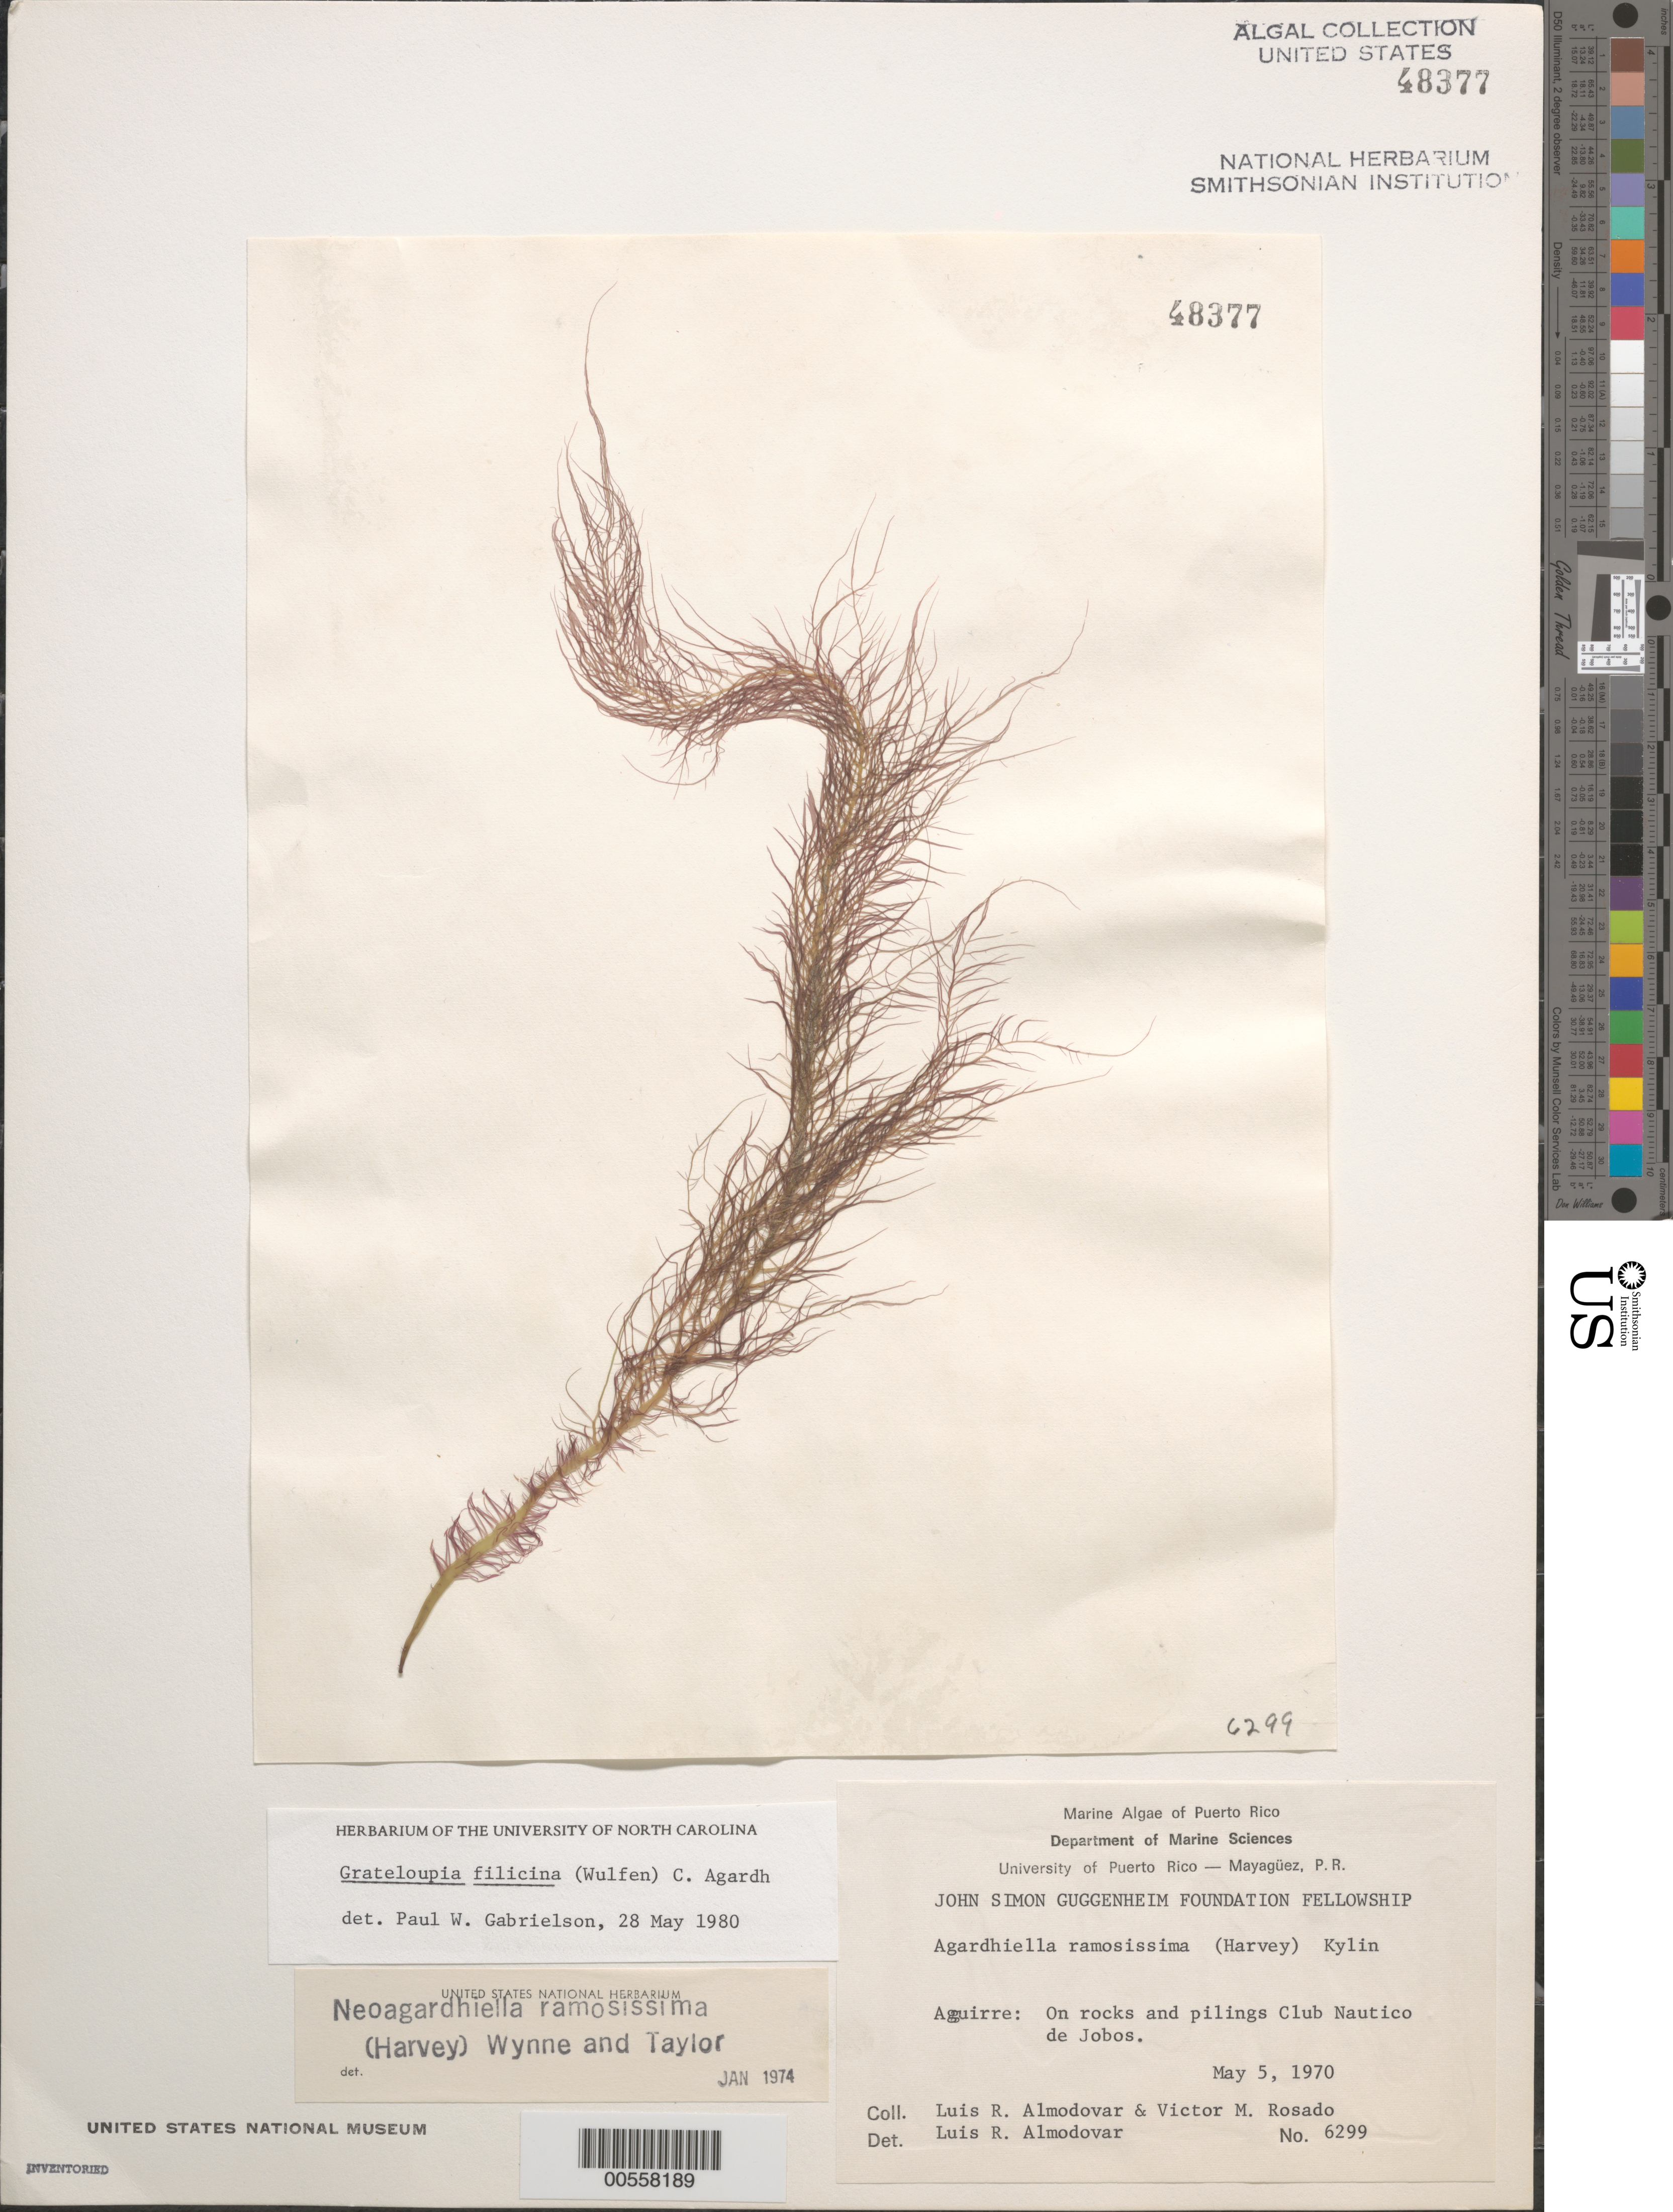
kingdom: Plantae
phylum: Rhodophyta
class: Florideophyceae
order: Halymeniales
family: Halymeniaceae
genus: Grateloupia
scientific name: Grateloupia filicina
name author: (J.V.Lamouroux) C. Agardh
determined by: Gabrielson, P. W.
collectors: L. Almodovar & V. Rosado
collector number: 6299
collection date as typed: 05 May 1970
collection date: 1970-05-05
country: Puerto Rico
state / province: Guayama / Salinas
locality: Aguirre, Club Nautico de Jobos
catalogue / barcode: US 48377